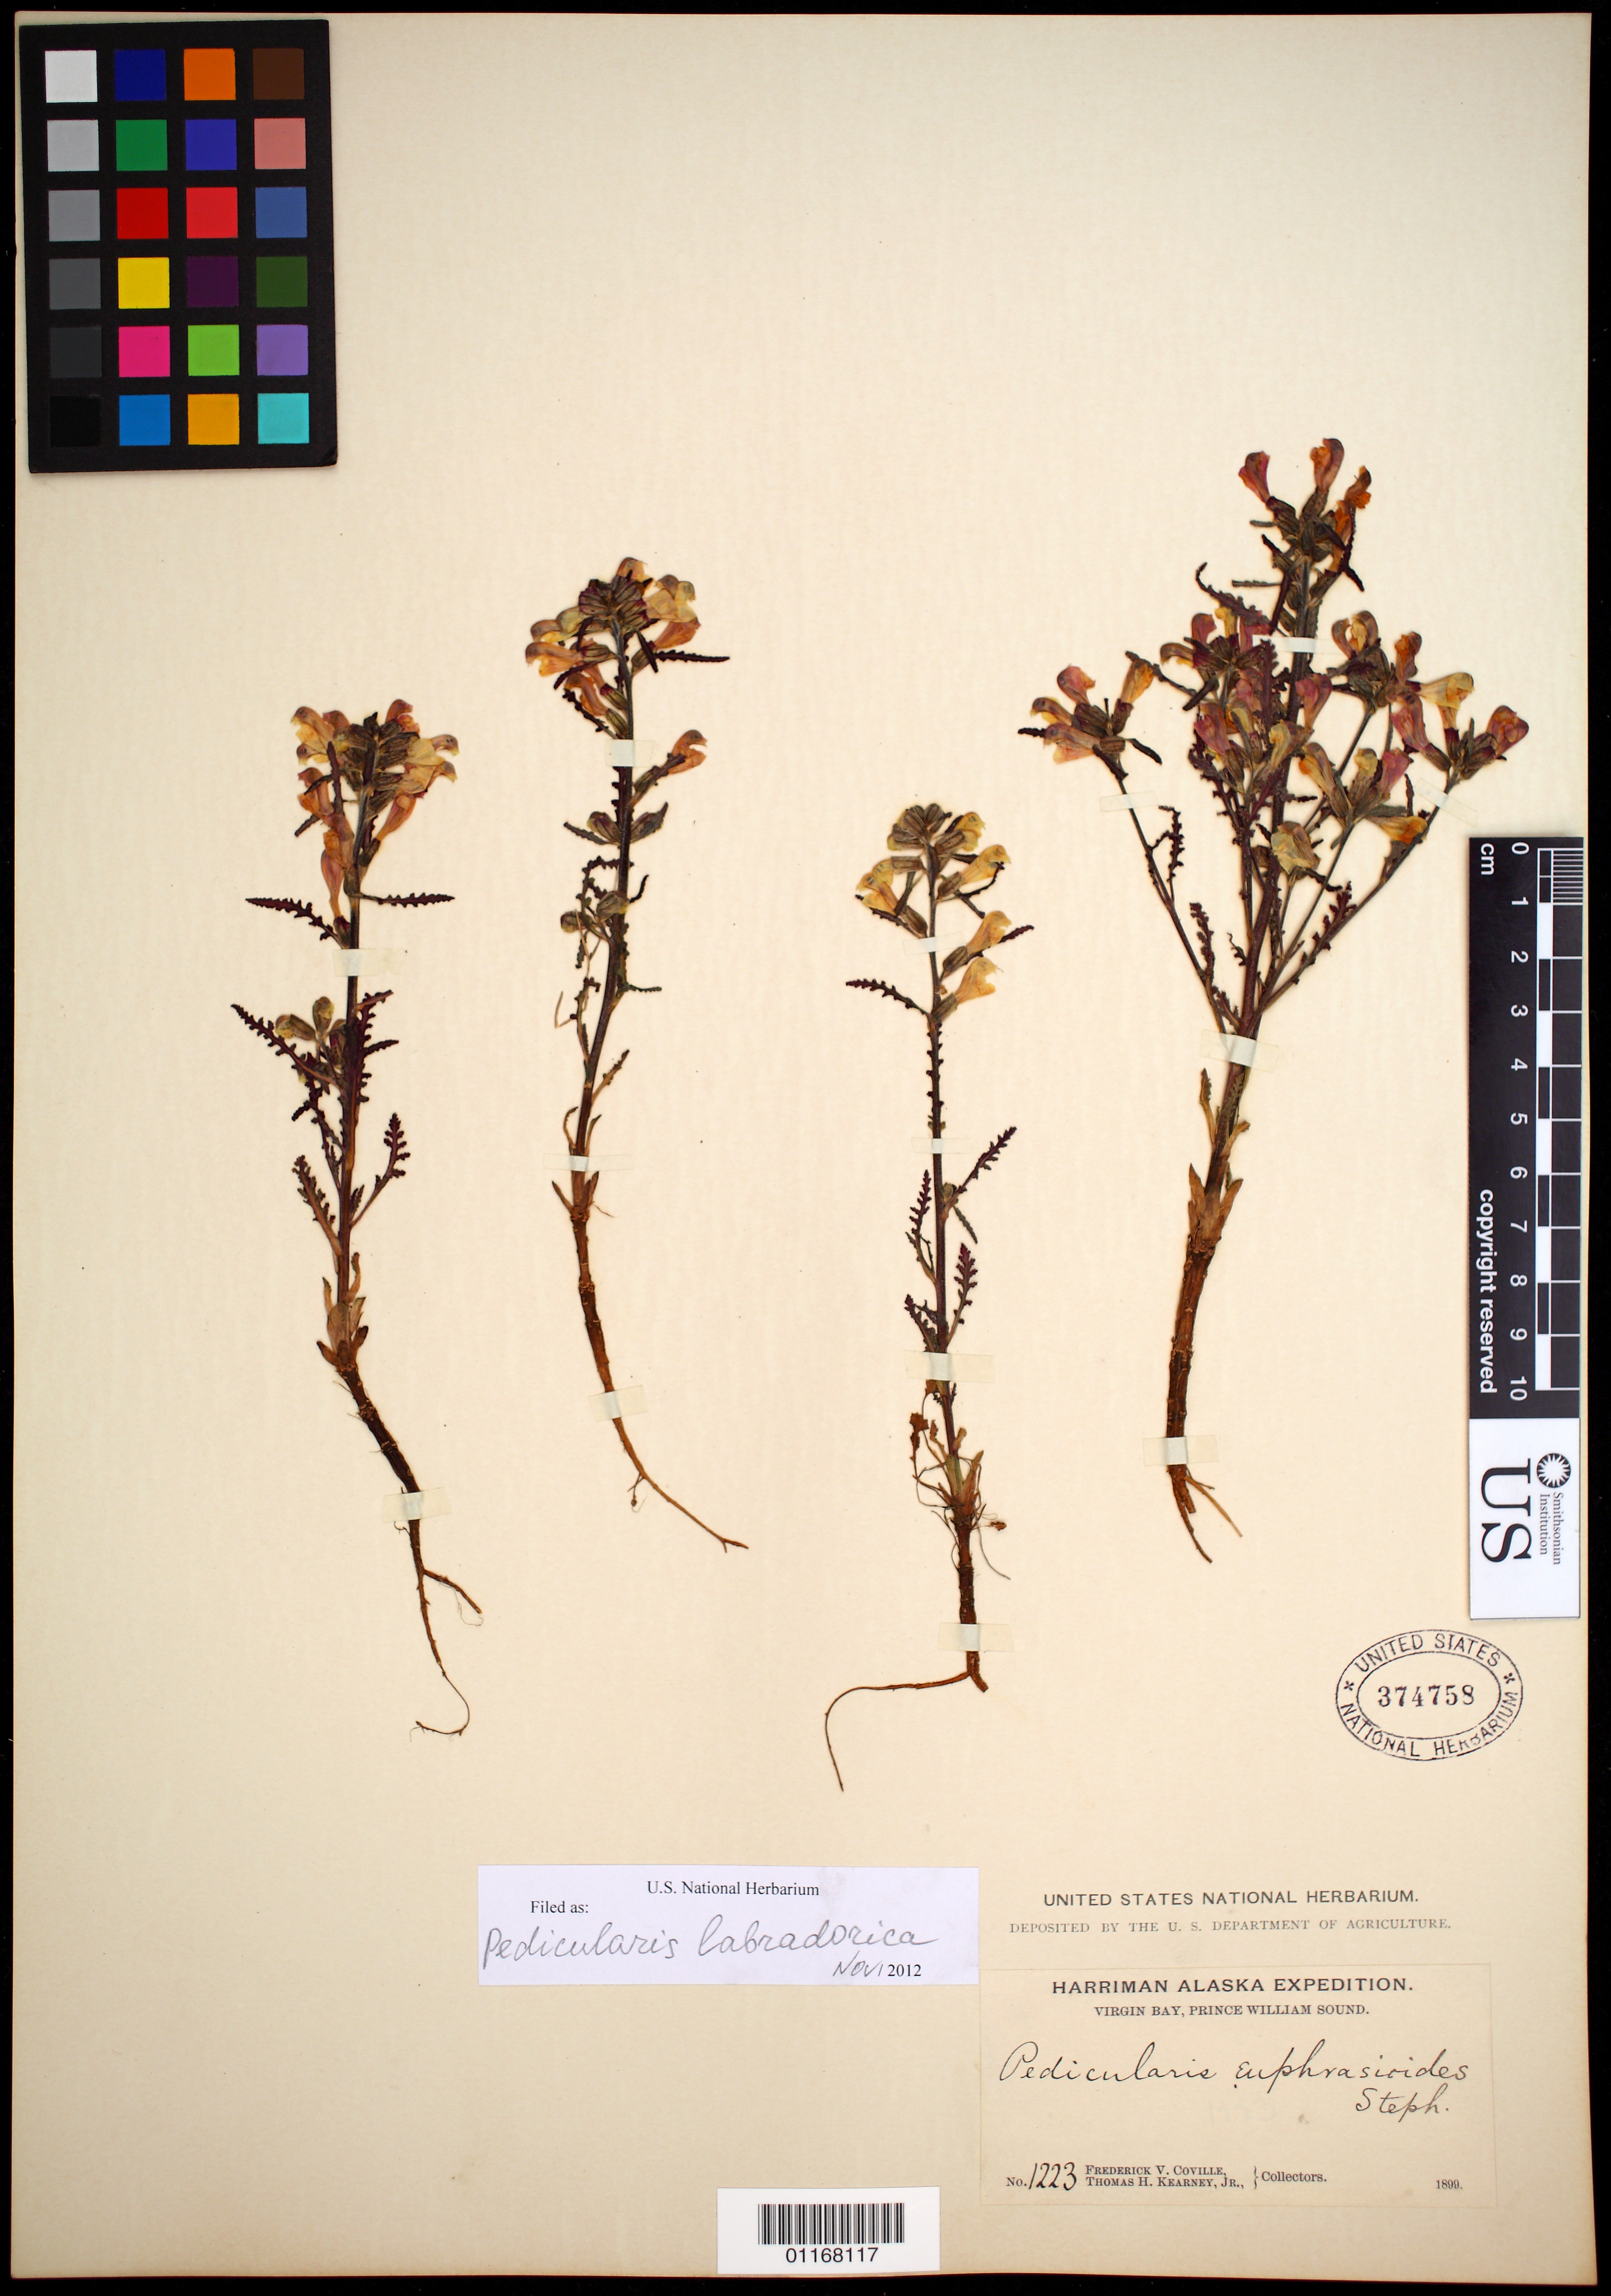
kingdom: Plantae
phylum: Tracheophyta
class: Magnoliopsida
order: Lamiales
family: Orobanchaceae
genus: Pedicularis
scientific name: Pedicularis labradorica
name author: Wirsing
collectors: F. V. Coville & T. H. Kearney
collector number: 1223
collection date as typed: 1899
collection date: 1899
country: United States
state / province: Alaska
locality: Virgin Bay, Prince William Sound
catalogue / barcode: US 374458